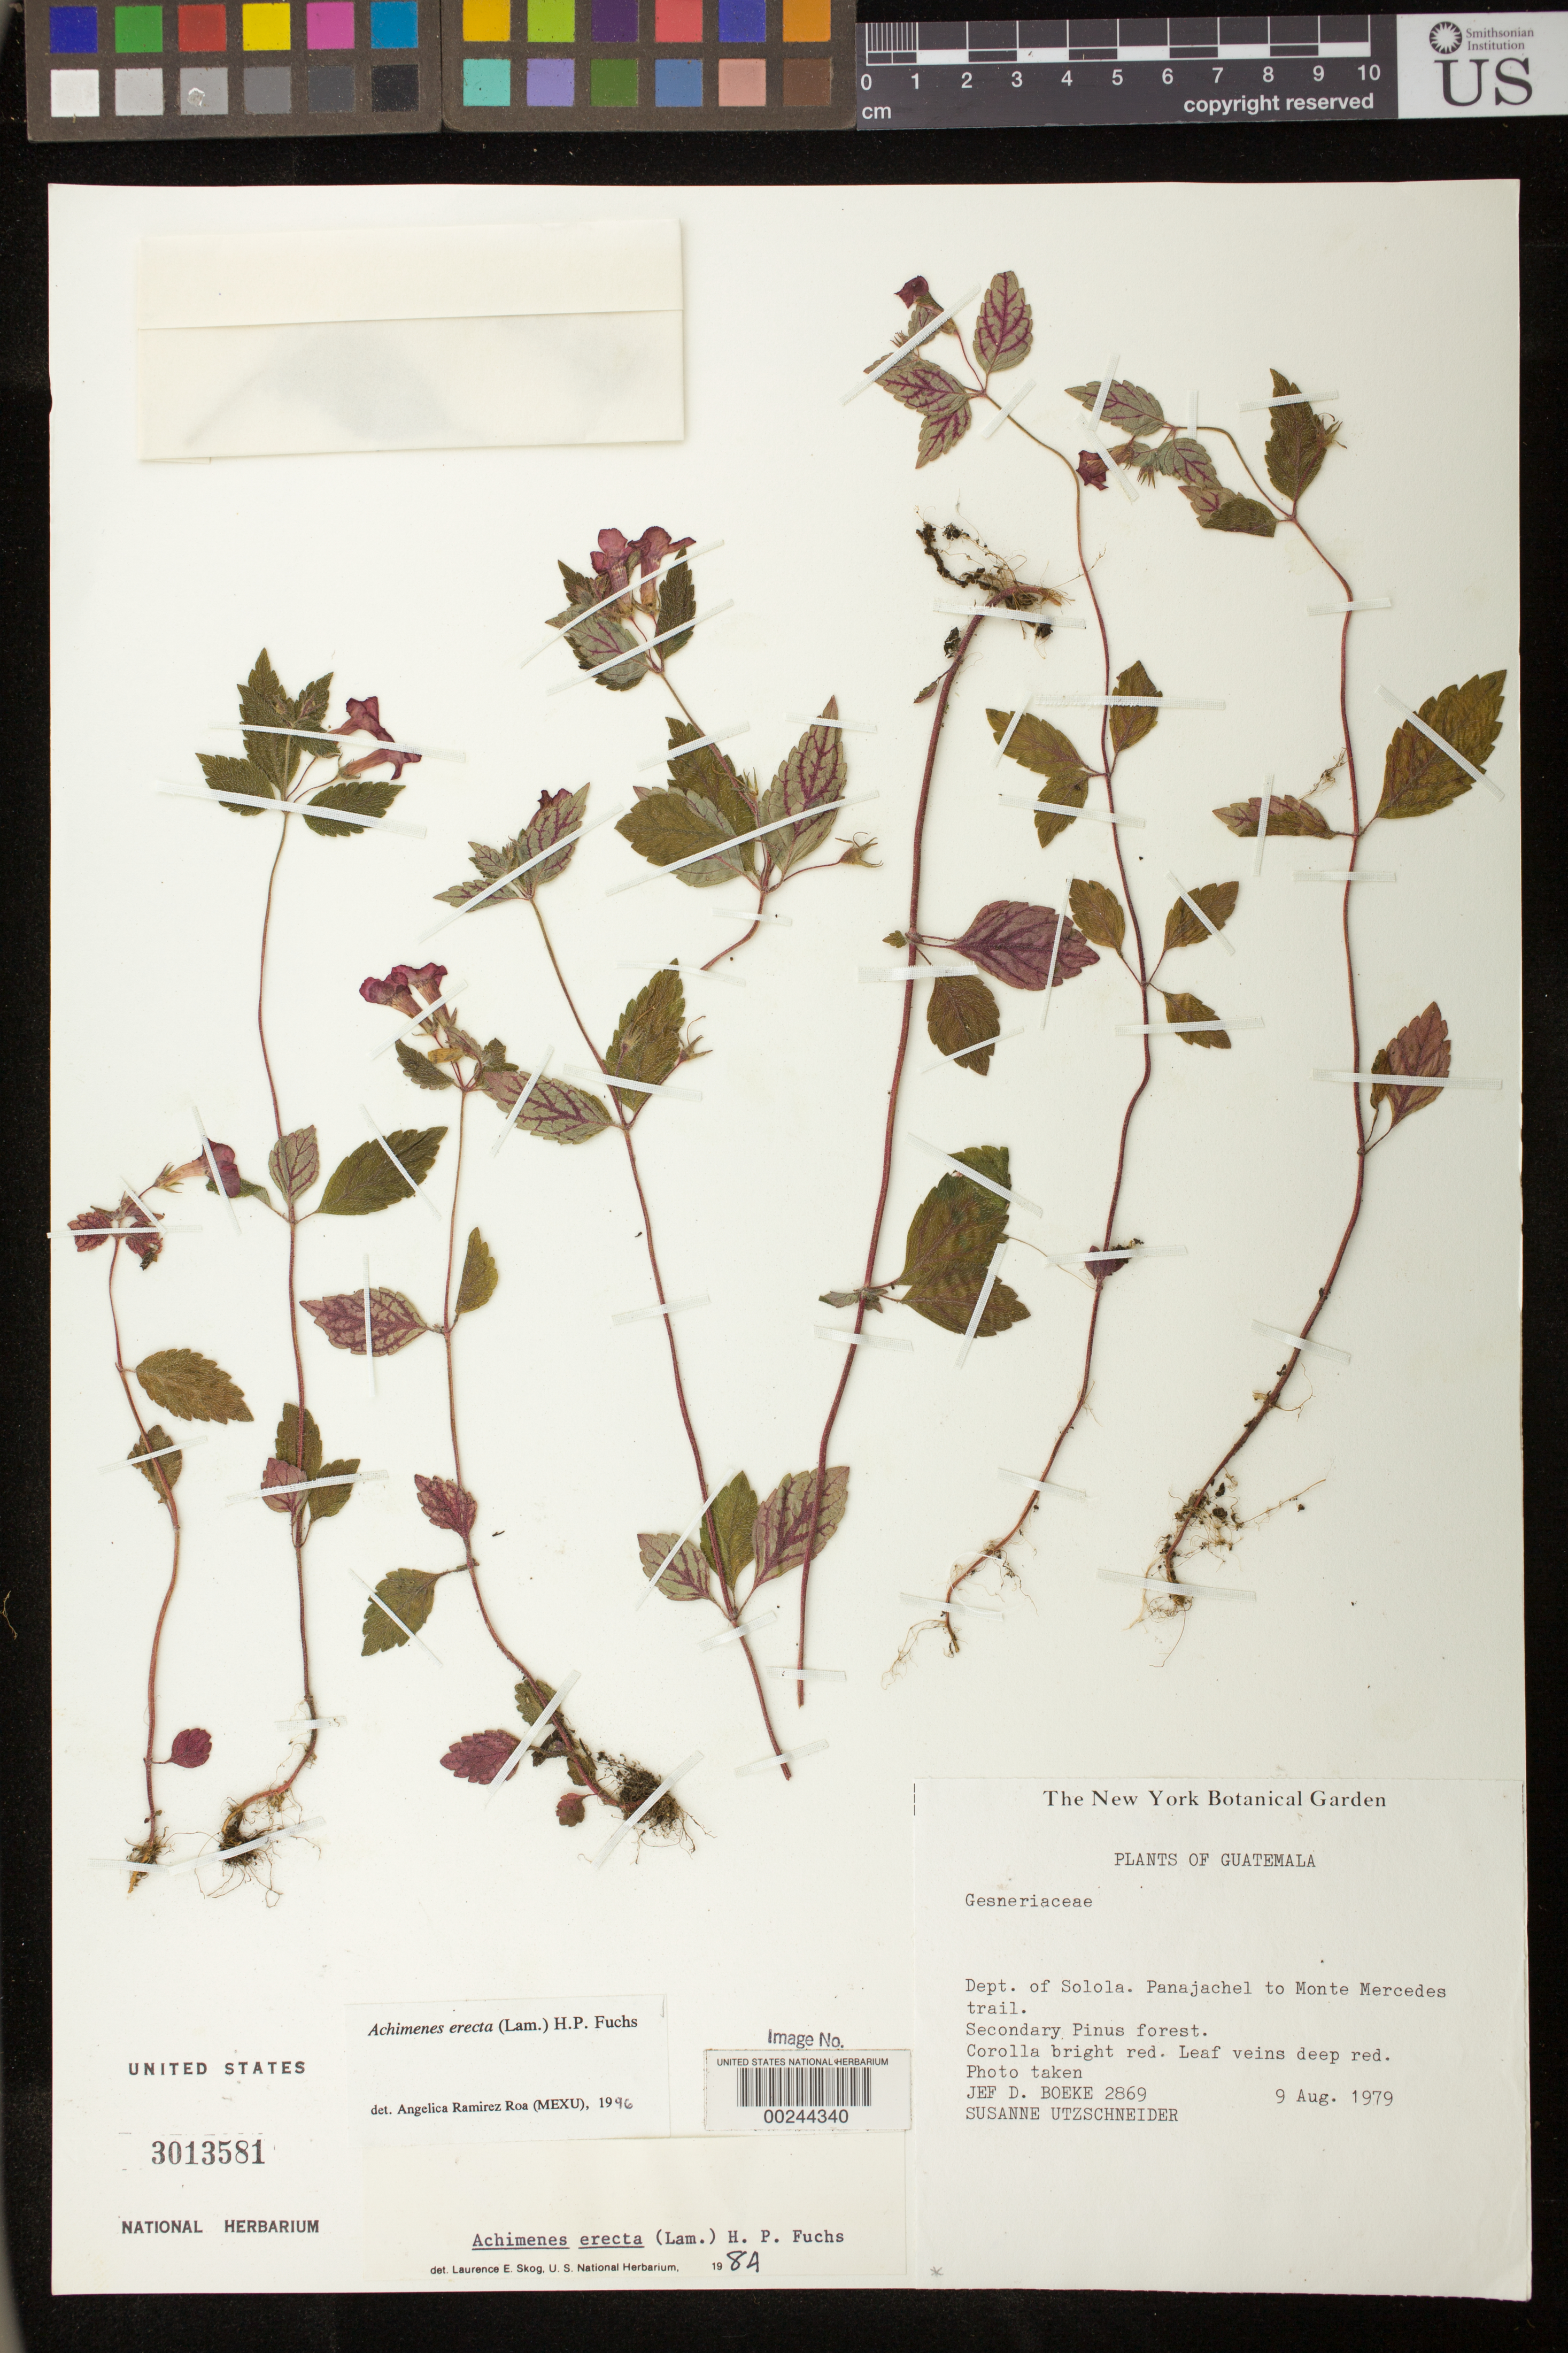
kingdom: Plantae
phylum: Tracheophyta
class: Magnoliopsida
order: Lamiales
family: Gesneriaceae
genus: Achimenes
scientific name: Achimenes erecta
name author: (Lam.) H.P. Fuchs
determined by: Skog, Laurence E.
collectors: J. D. Boeke & S. Utzschneider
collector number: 2869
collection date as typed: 09 Aug 1979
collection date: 1979-08-09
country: Guatemala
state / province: Sololá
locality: Panajachel to Monte Mercedes trail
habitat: Secondary Pinus forest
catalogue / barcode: US 3013581